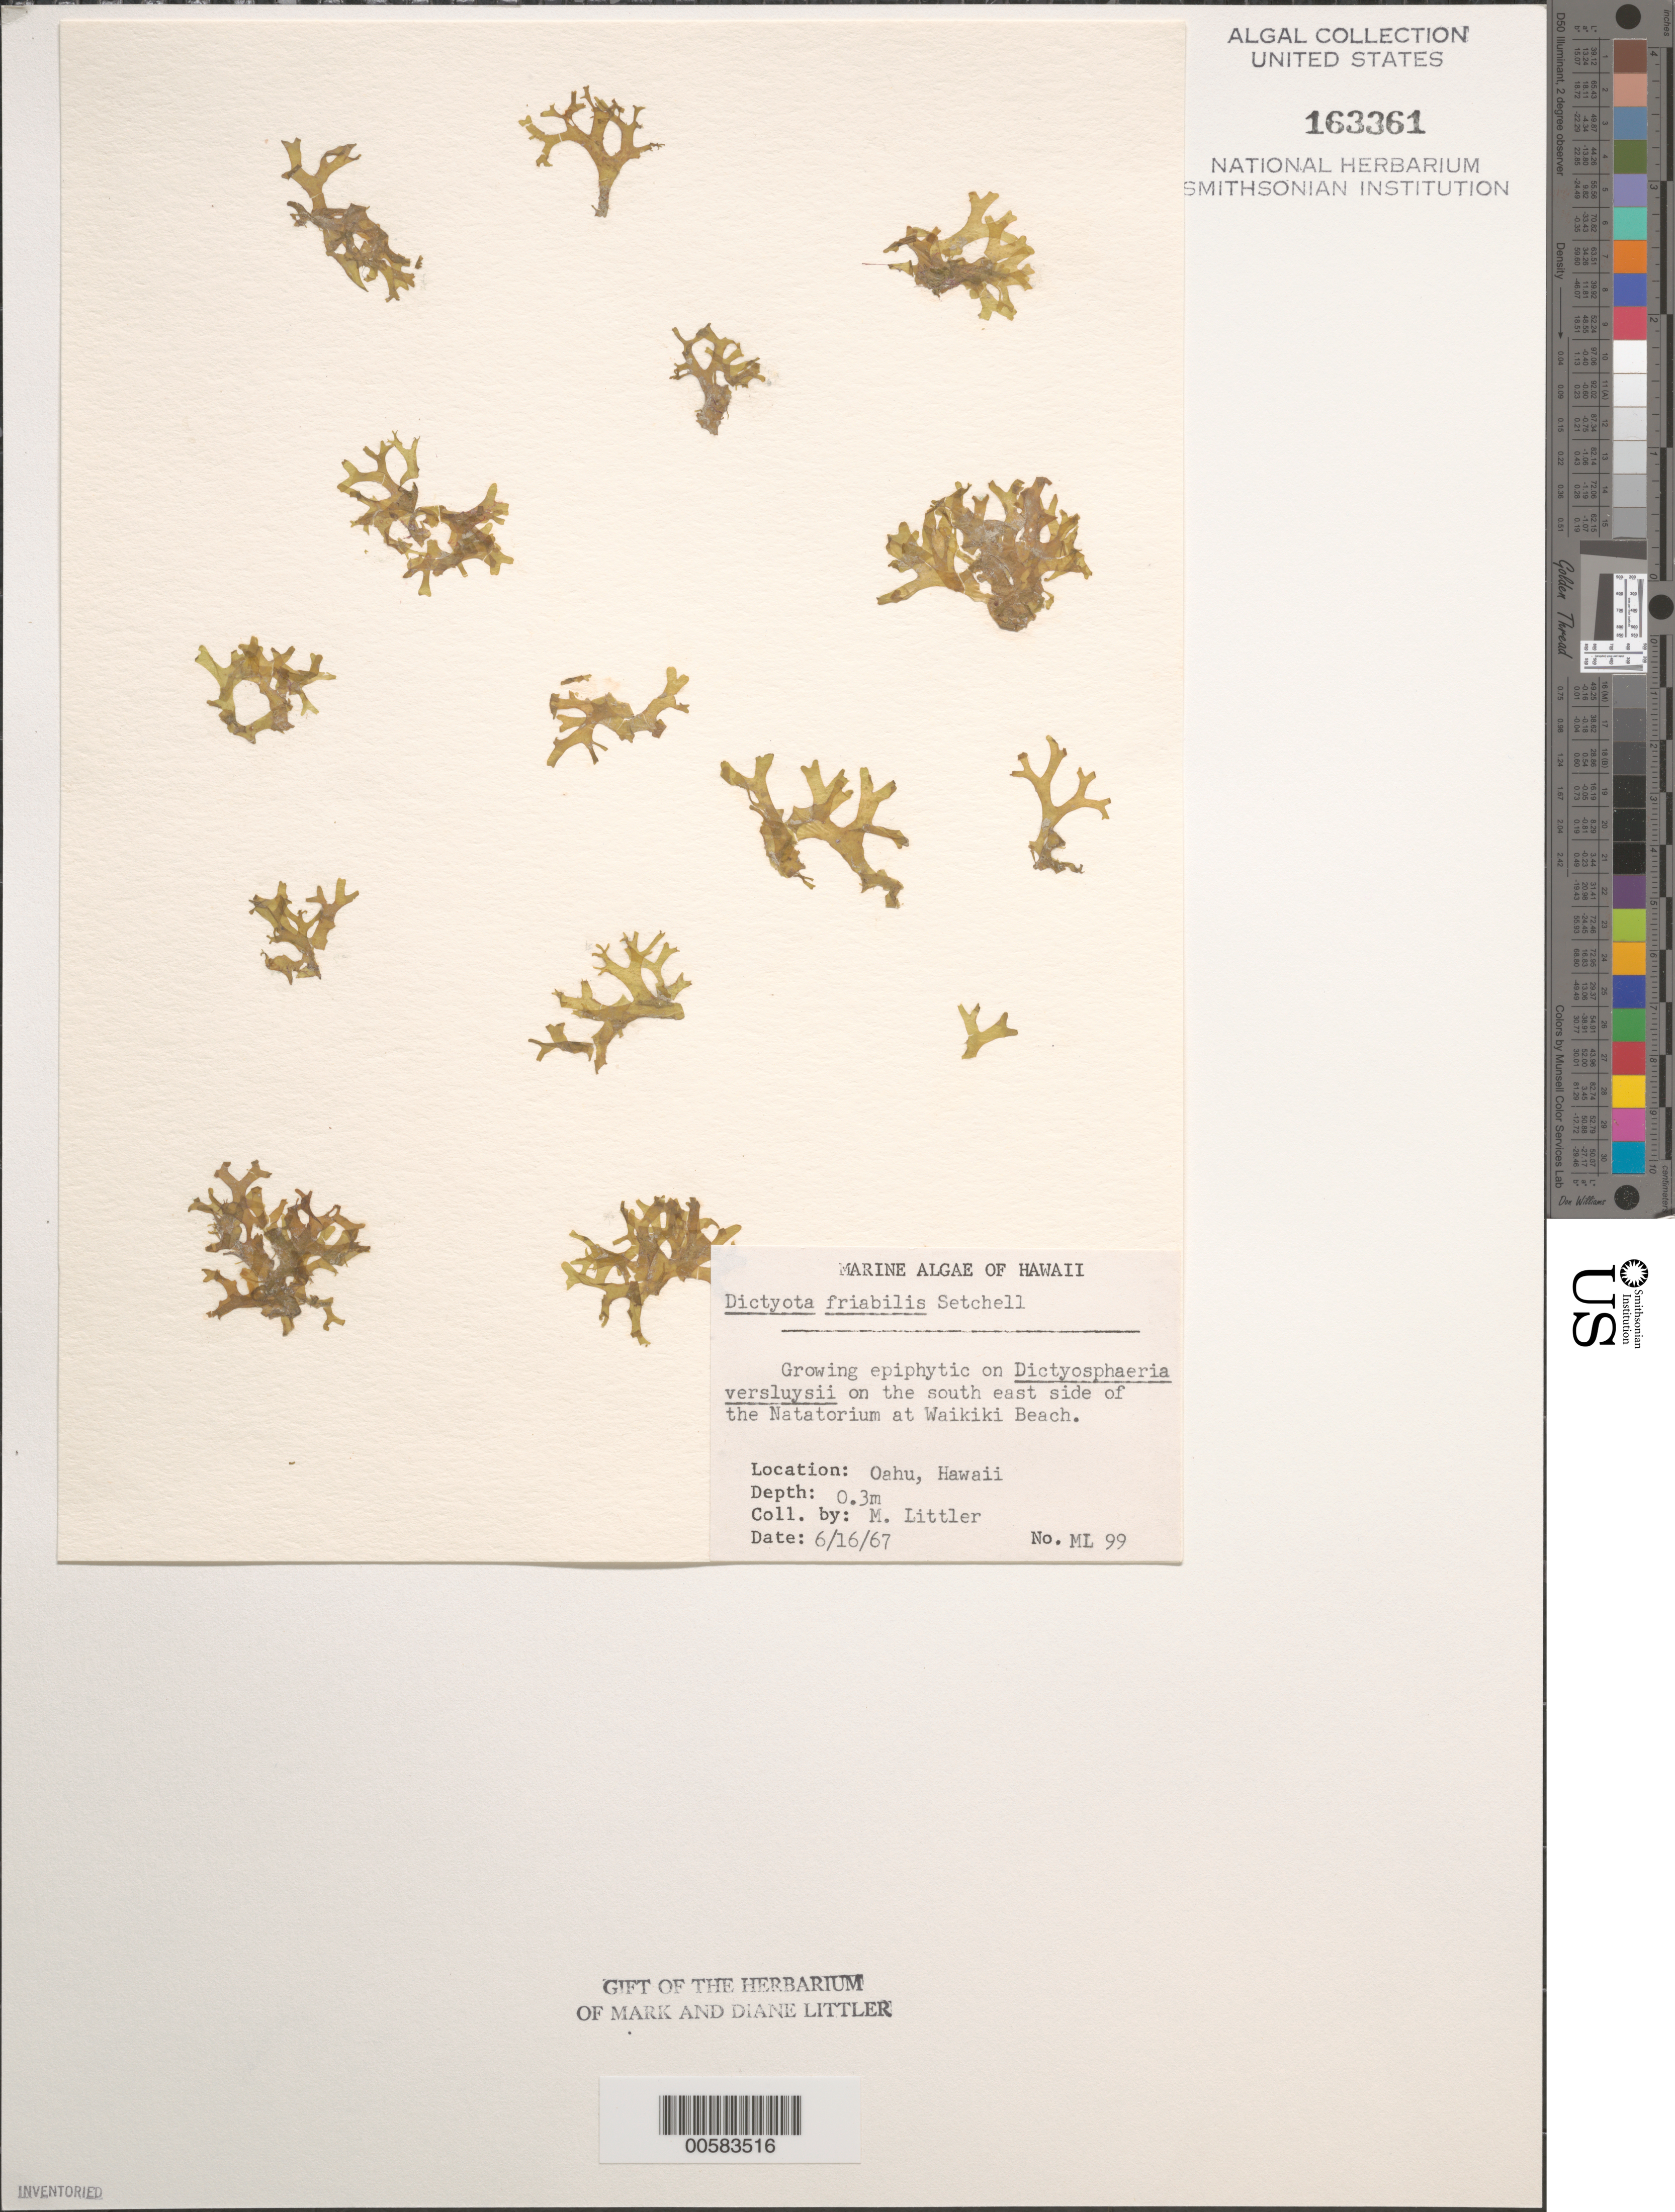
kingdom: Chromista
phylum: Ochrophyta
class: Phaeophyceae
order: Dictyotales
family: Dictyotaceae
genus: Dictyota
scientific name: Dictyota friabilis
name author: Setch.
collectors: M. M. Littler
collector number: ML 99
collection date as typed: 16 Jun 1967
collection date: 1967-06-16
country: United States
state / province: Hawaii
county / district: Honolulu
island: Oahu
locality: Waikiki Beach, Natatorium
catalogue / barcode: US 163361